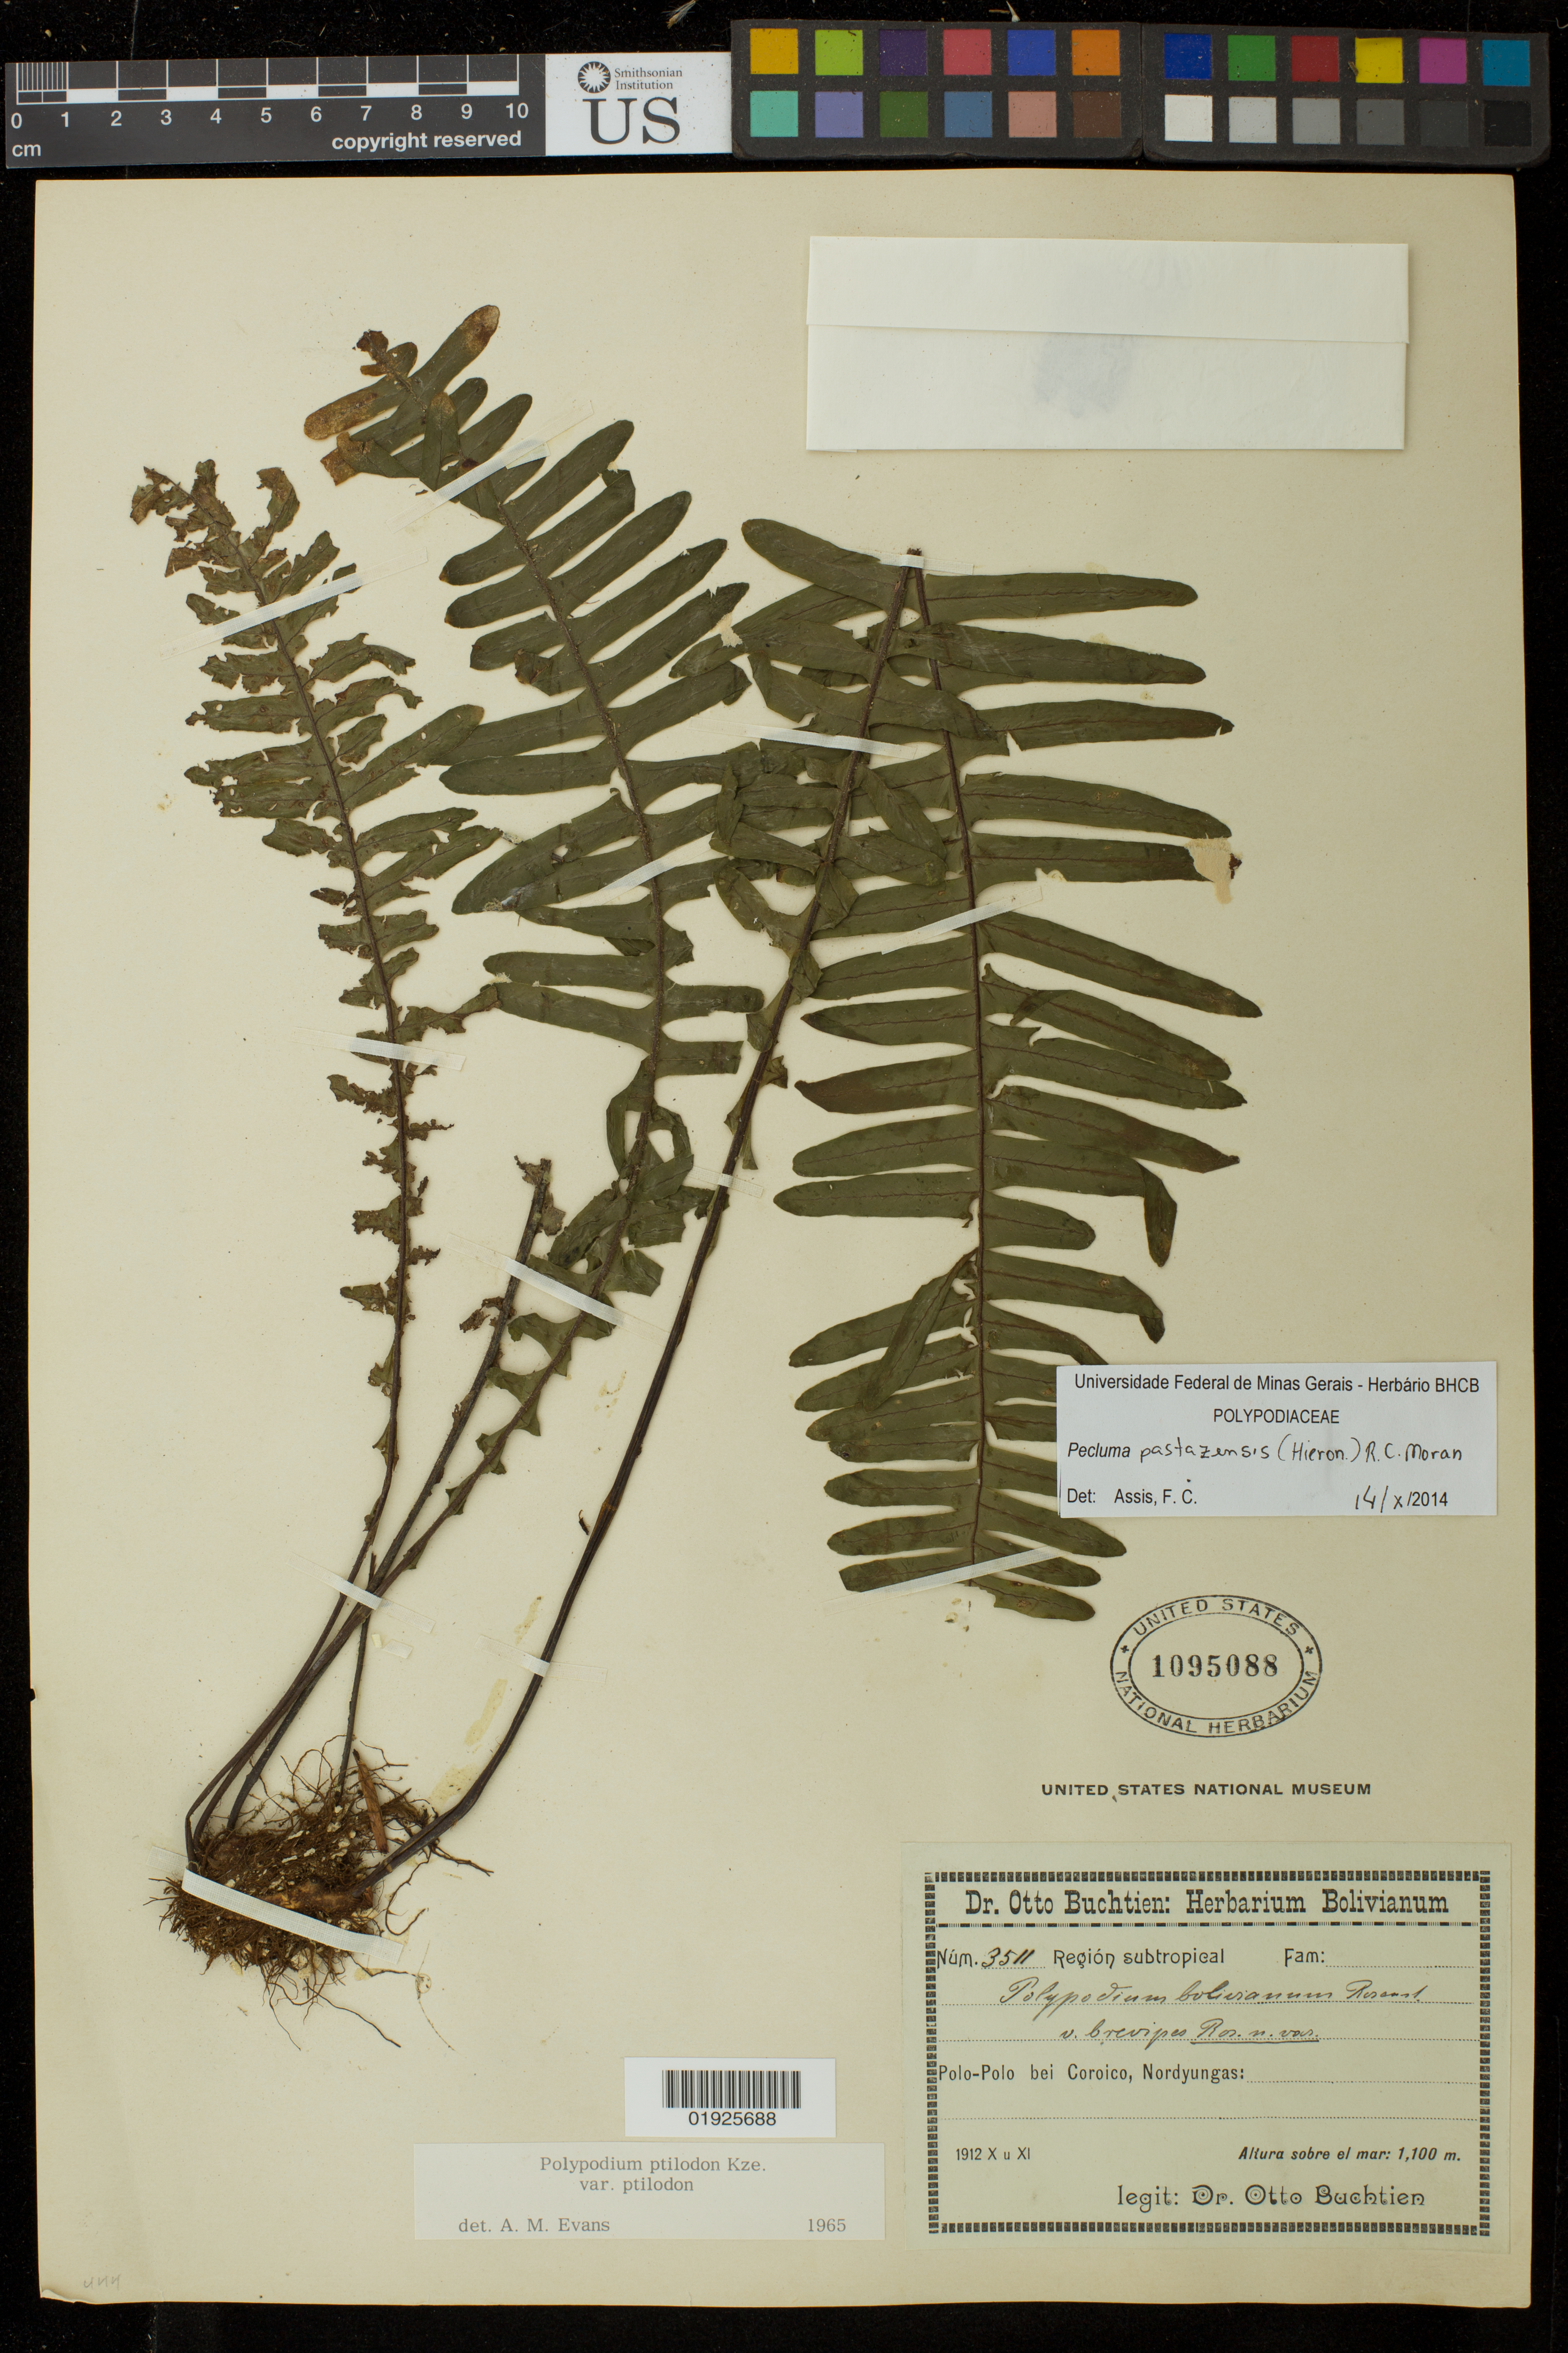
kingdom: Plantae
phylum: Tracheophyta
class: Polypodiopsida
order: Polypodiales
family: Polypodiaceae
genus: Pecluma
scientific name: Pecluma pastazensis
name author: (Hieron.) R.C. Moran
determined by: Assis, F. C.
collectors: O. Buchtien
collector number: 3511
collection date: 1912-10/1912-11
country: Bolivia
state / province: La Paz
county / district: Nor Yungas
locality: Polo-Polo bei Coroico, Nordyungas.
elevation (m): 1100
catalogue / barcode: US 1095088